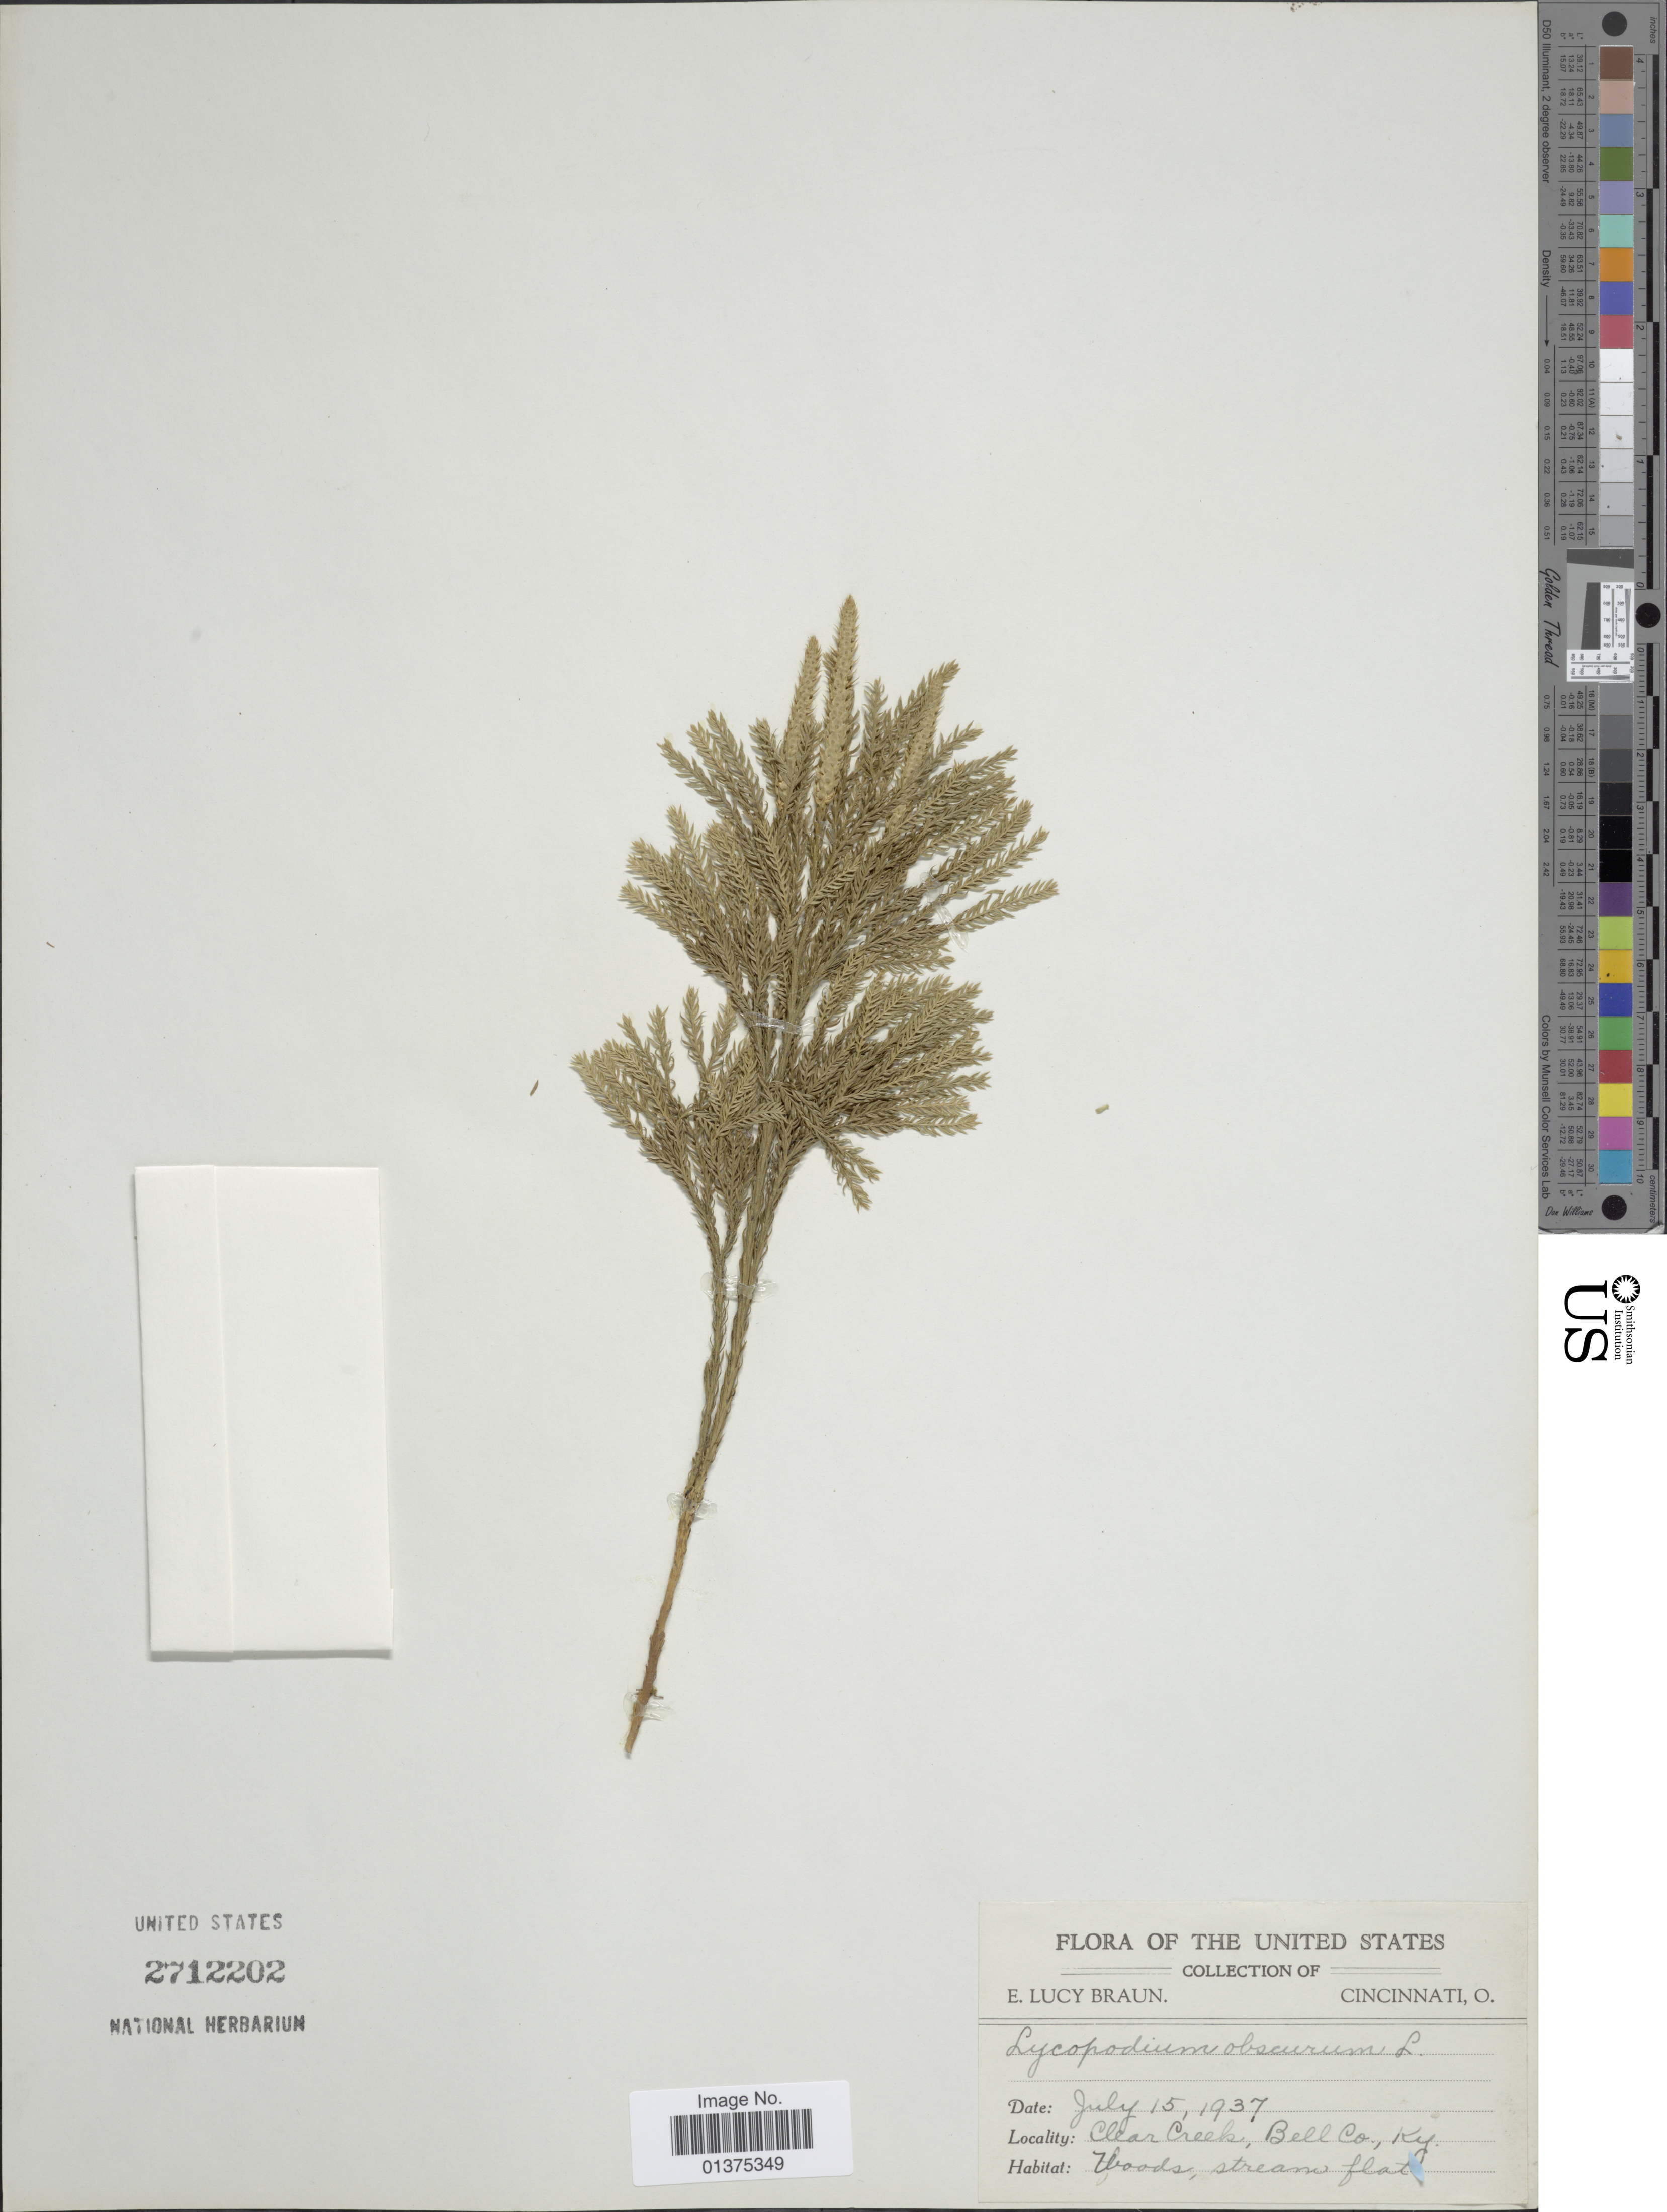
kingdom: Plantae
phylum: Tracheophyta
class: Lycopodiopsida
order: Lycopodiales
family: Lycopodiaceae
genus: Dendrolycopodium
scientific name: Dendrolycopodium obscurum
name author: (L.) A. Haines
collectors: E. L. Braun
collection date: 1937-07-15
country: United States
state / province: Kentucky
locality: Clear Creek, Bell Co.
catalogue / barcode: US 2712202